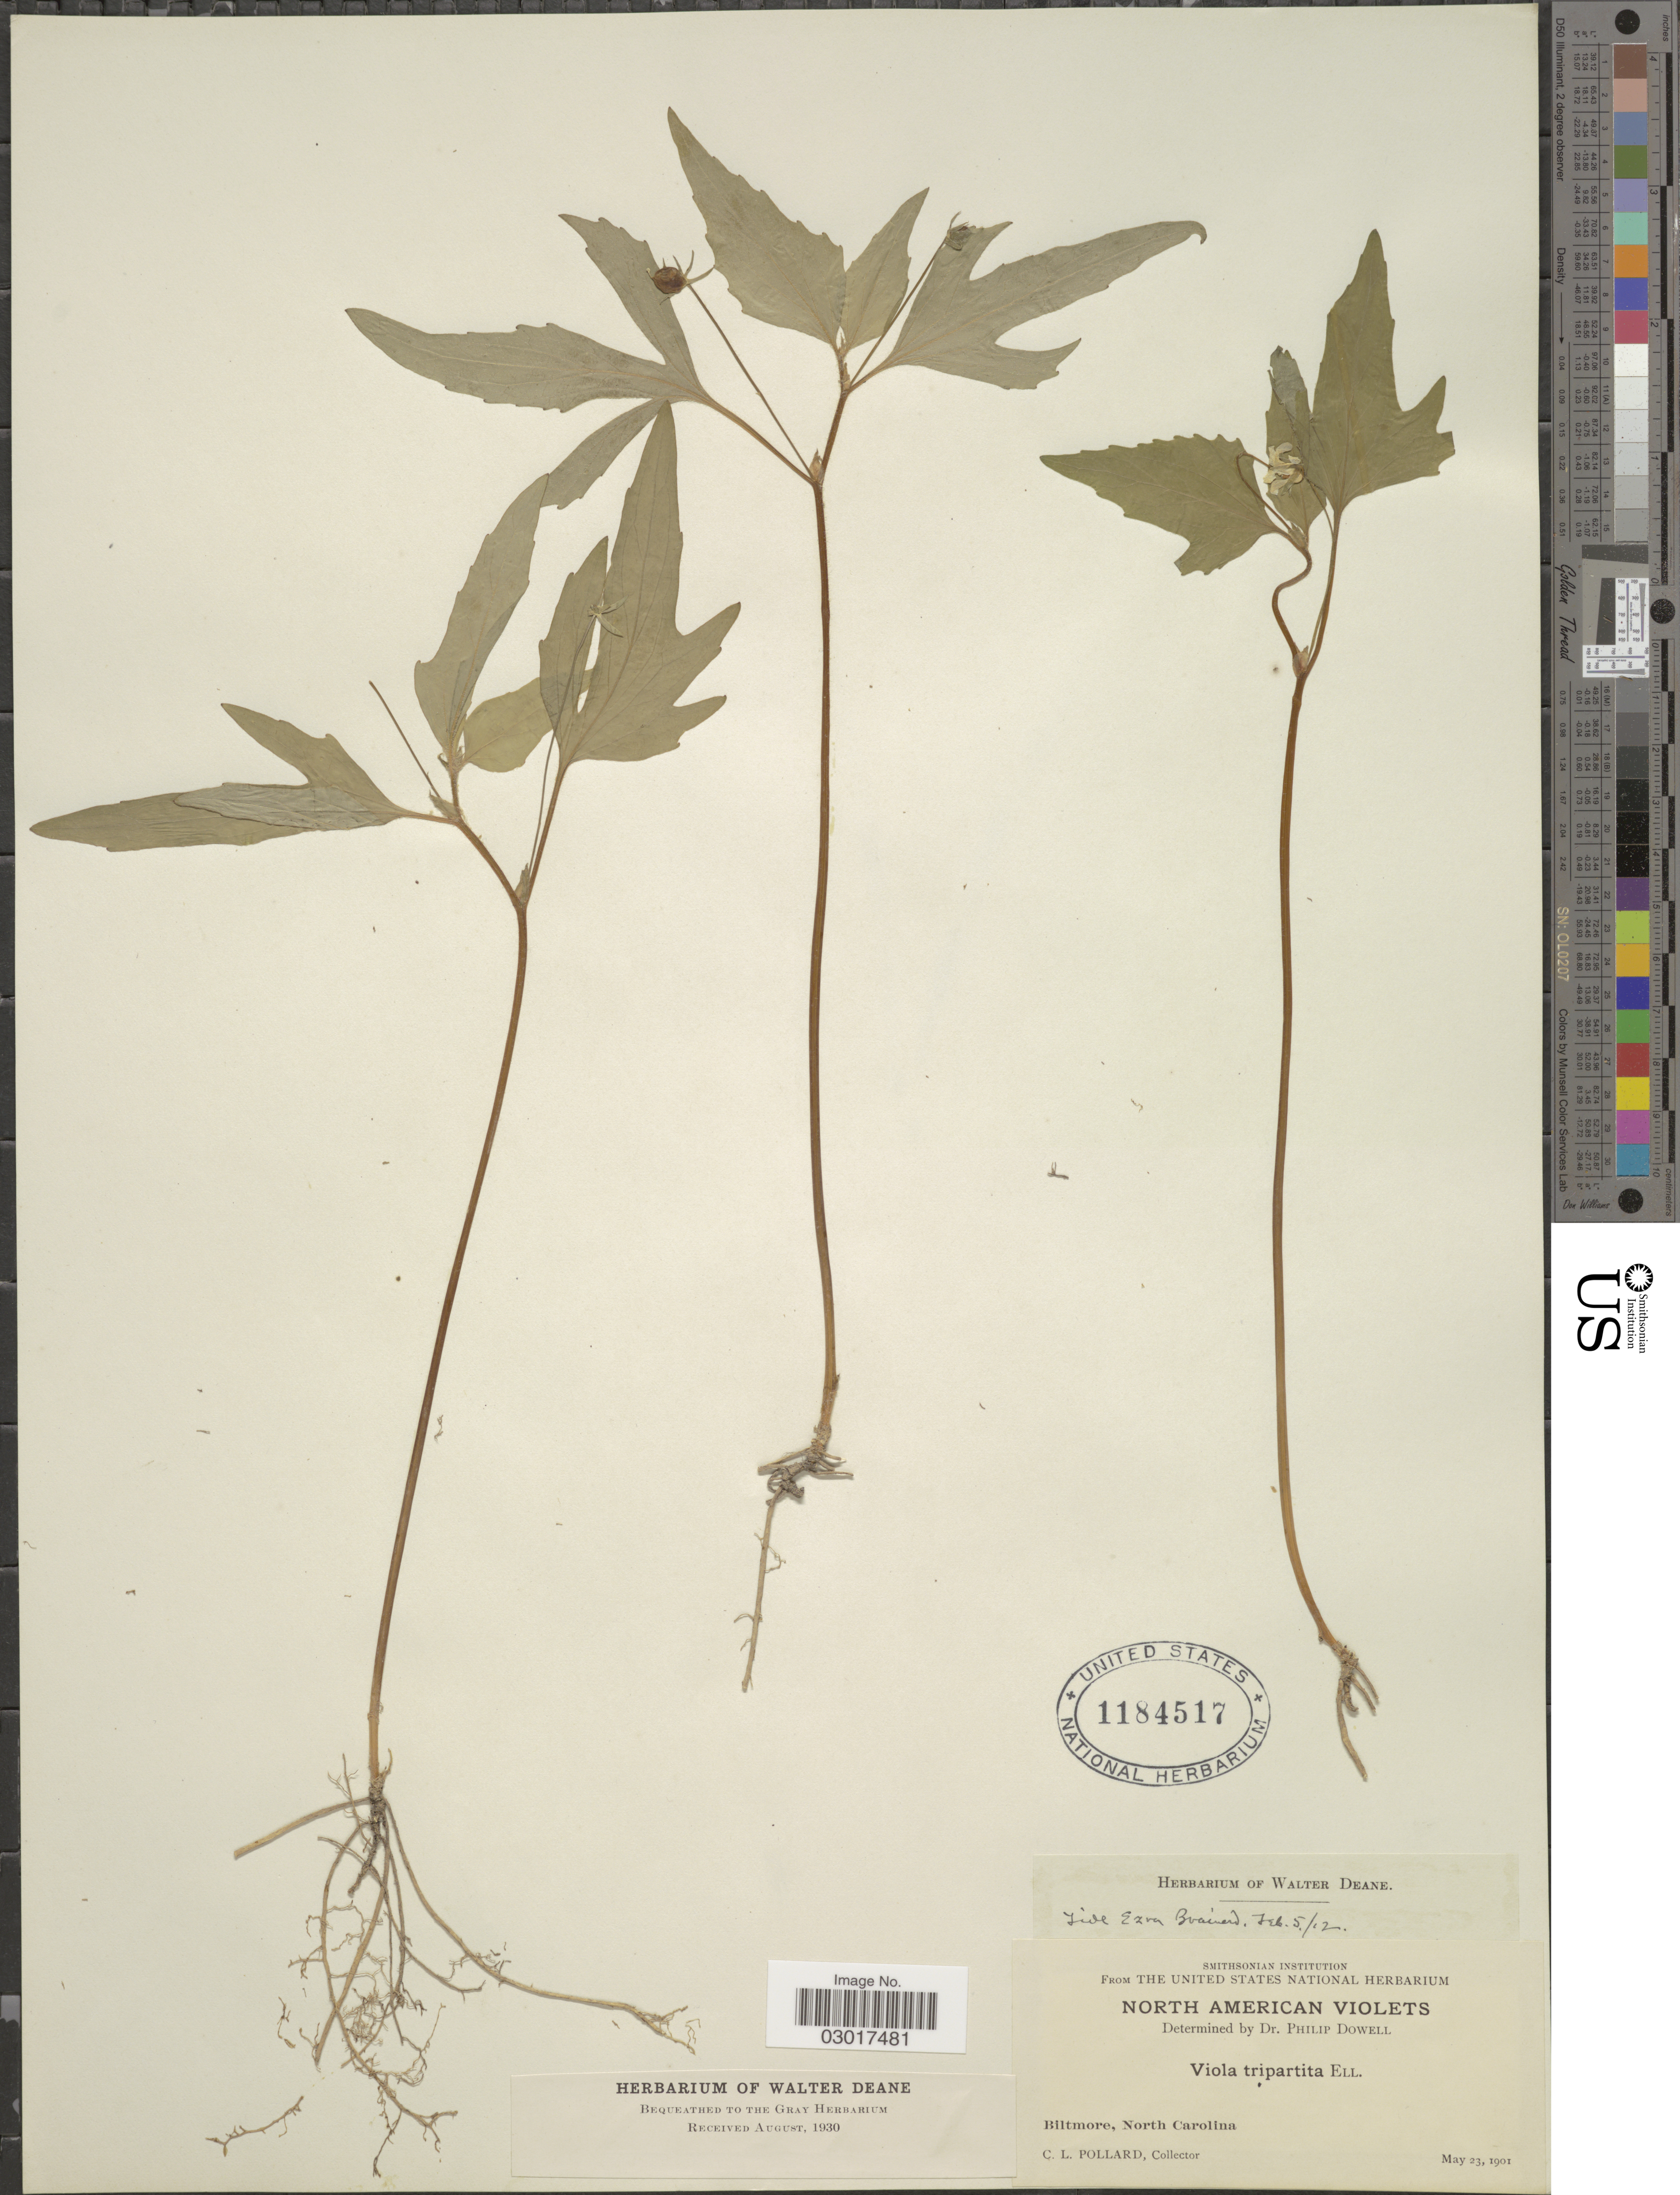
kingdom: Plantae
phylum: Tracheophyta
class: Magnoliopsida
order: Malpighiales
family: Violaceae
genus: Viola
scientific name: Viola tripartita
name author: Elliott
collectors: C. L. Pollard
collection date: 1901-05-23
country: United States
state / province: North Carolina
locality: Biltmore.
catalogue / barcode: US 1184517